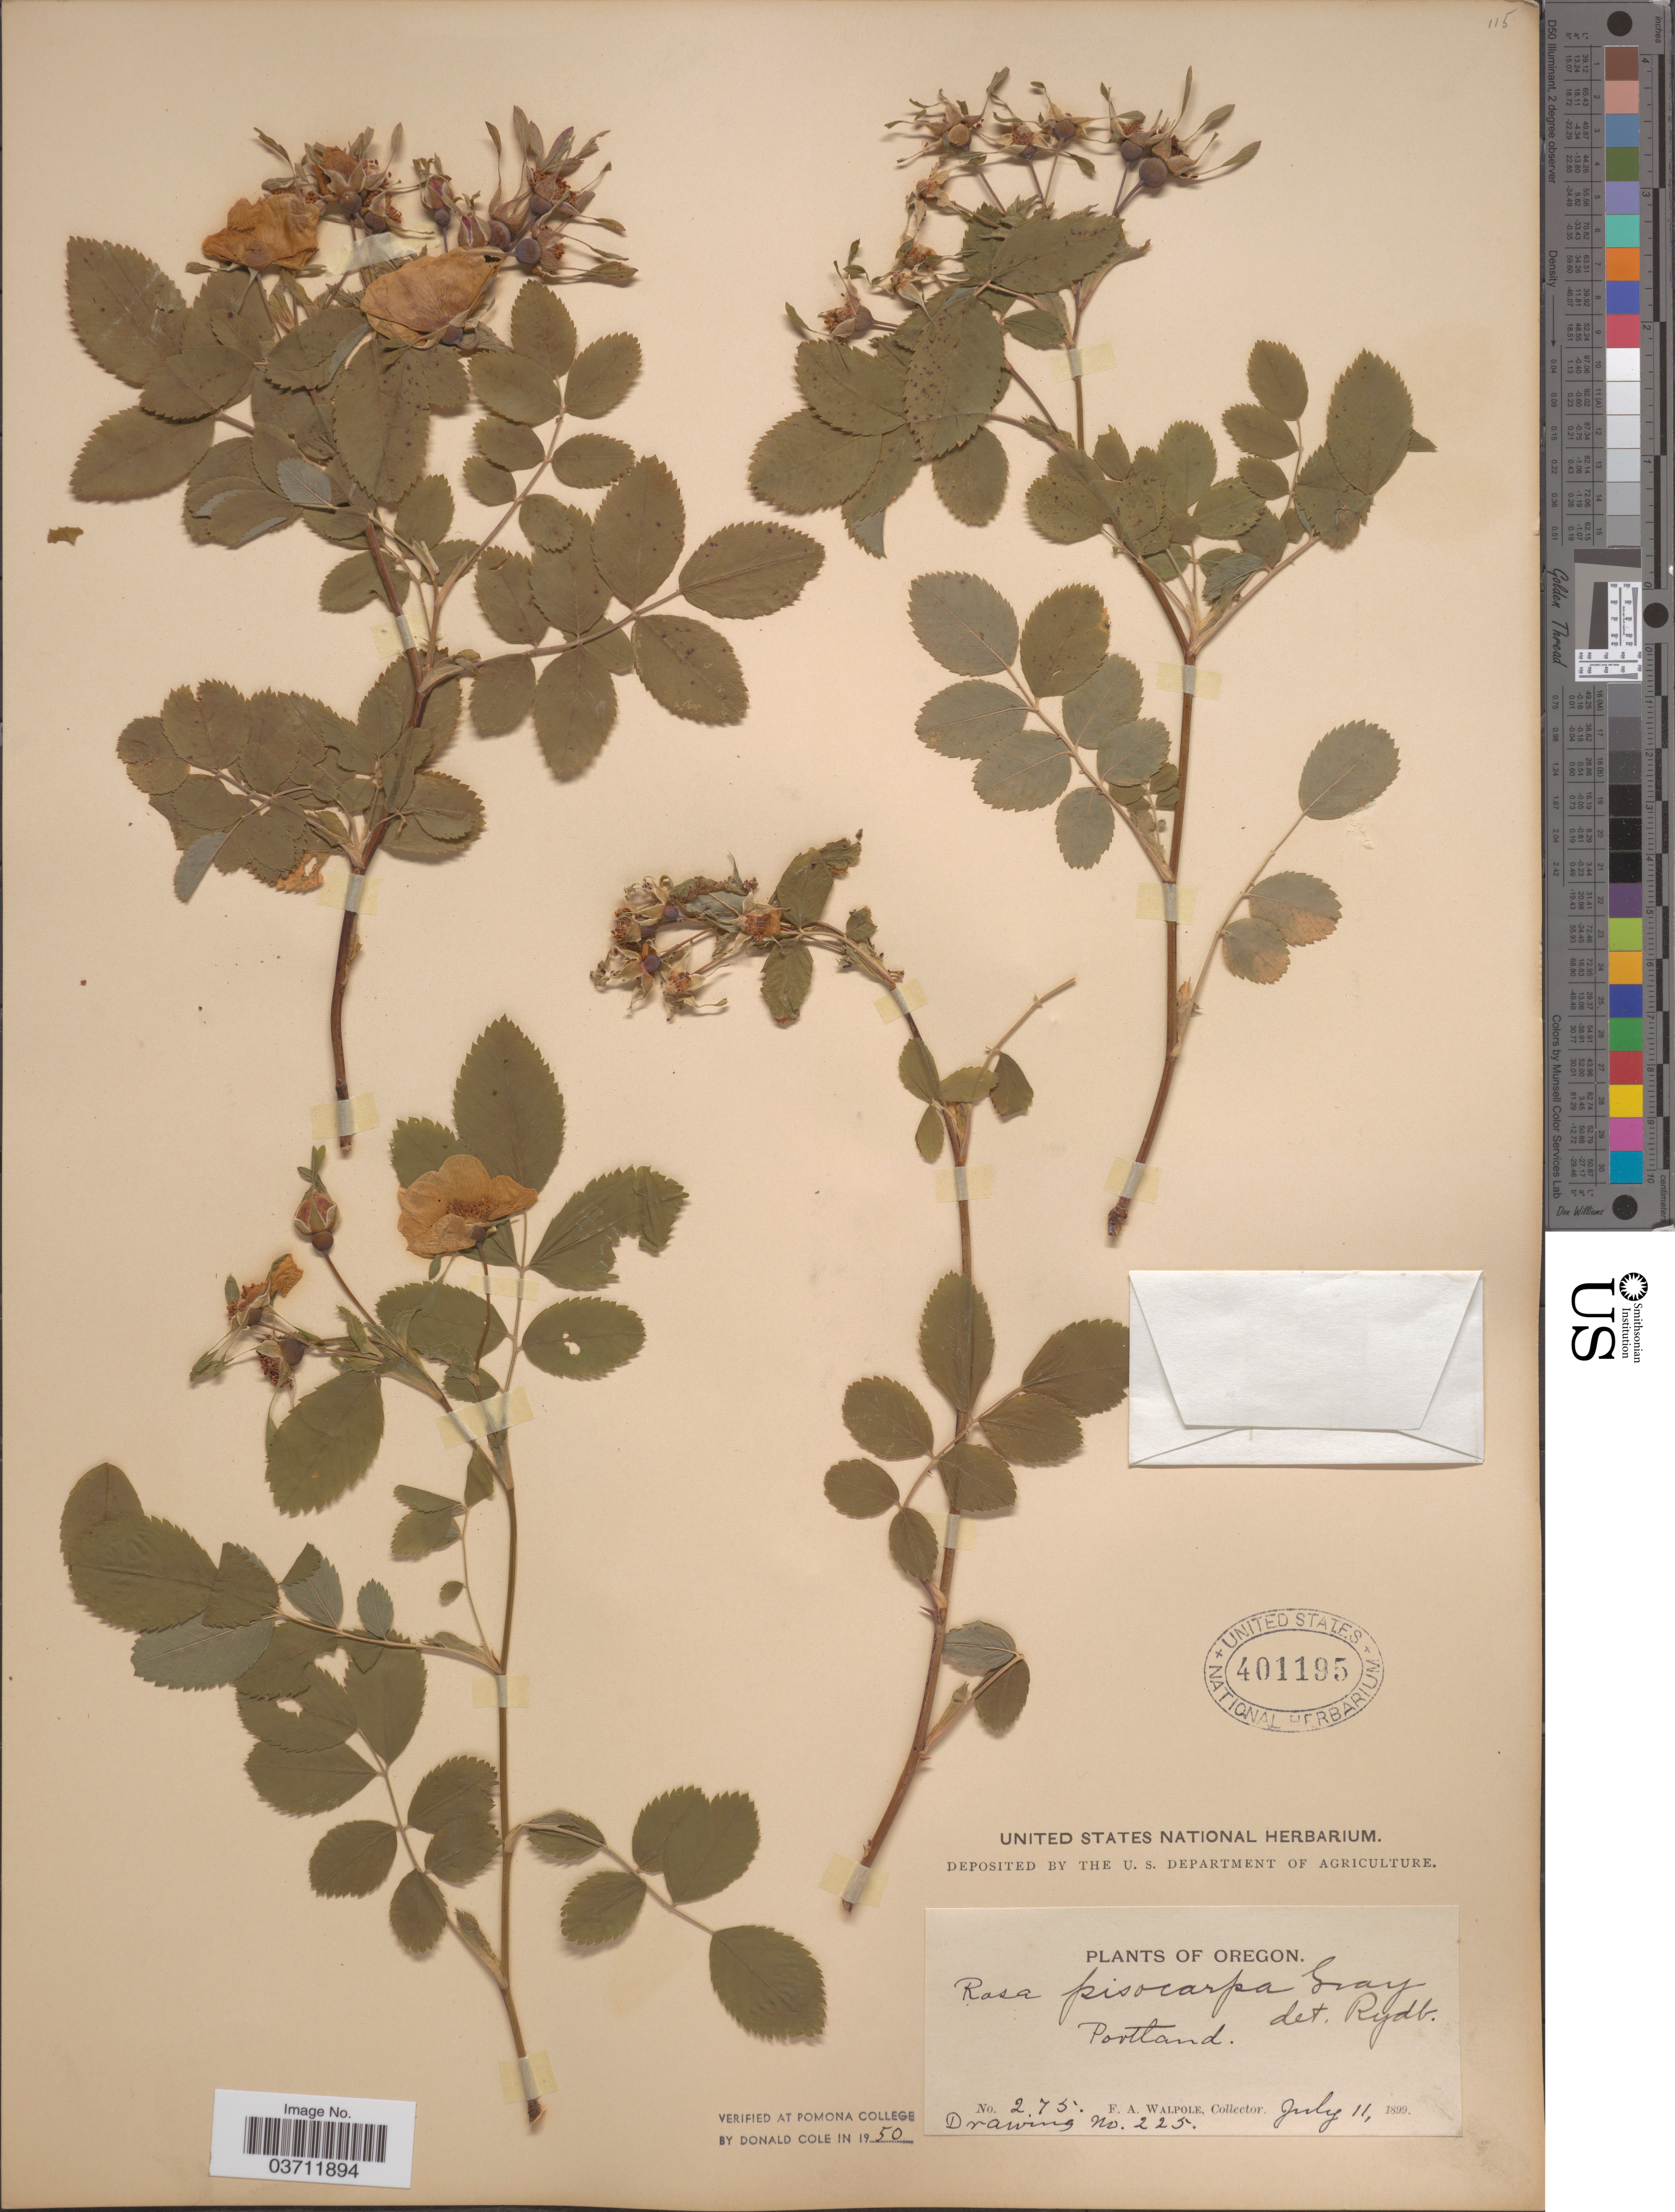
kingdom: Plantae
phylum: Tracheophyta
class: Magnoliopsida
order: Rosales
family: Rosaceae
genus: Rosa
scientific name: Rosa pisocarpa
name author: A. Gray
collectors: F. Walpole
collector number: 275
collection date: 1899-07-11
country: United States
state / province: Oregon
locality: Portland.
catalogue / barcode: US 401195